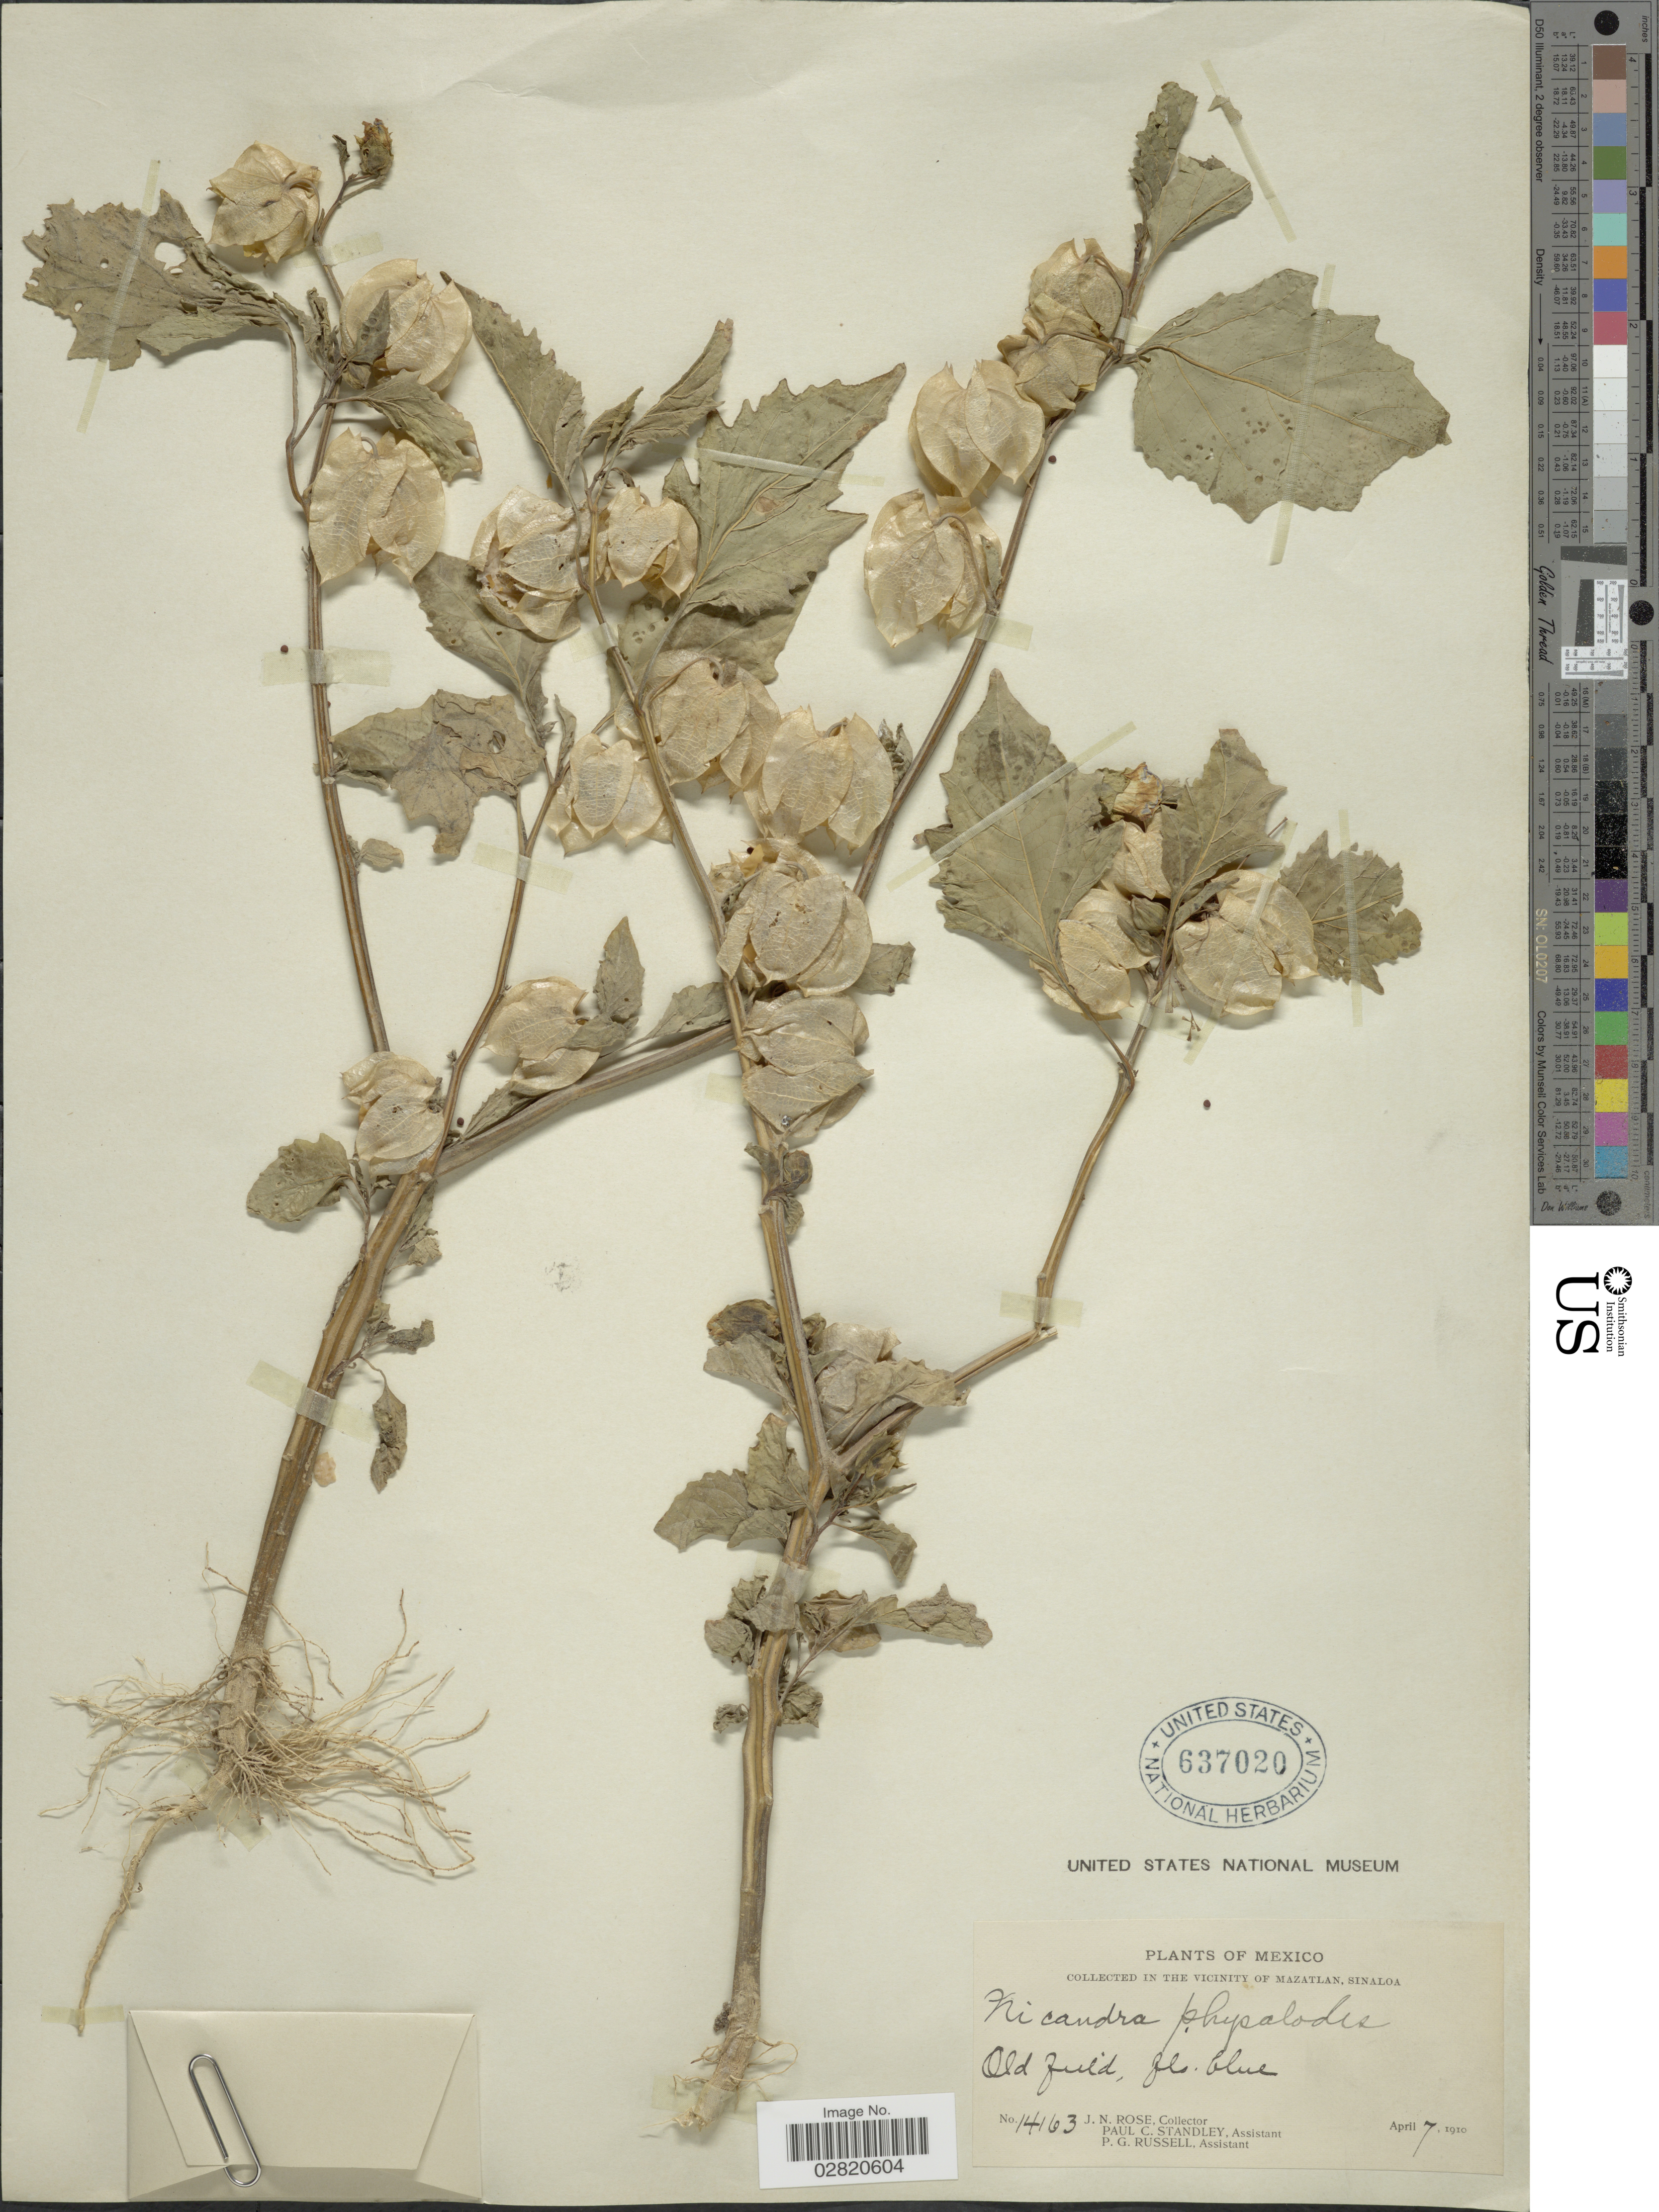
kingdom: Plantae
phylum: Tracheophyta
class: Magnoliopsida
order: Solanales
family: Solanaceae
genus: Nicandra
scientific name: Nicandra physalodes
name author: (L.) Gaertn.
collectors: J. N. Rose, P. C. Standley & P. G. Russell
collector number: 14163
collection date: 1910-04-07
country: Mexico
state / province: Sinaloa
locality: The vicinity of Mazatlan.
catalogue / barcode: US 637020